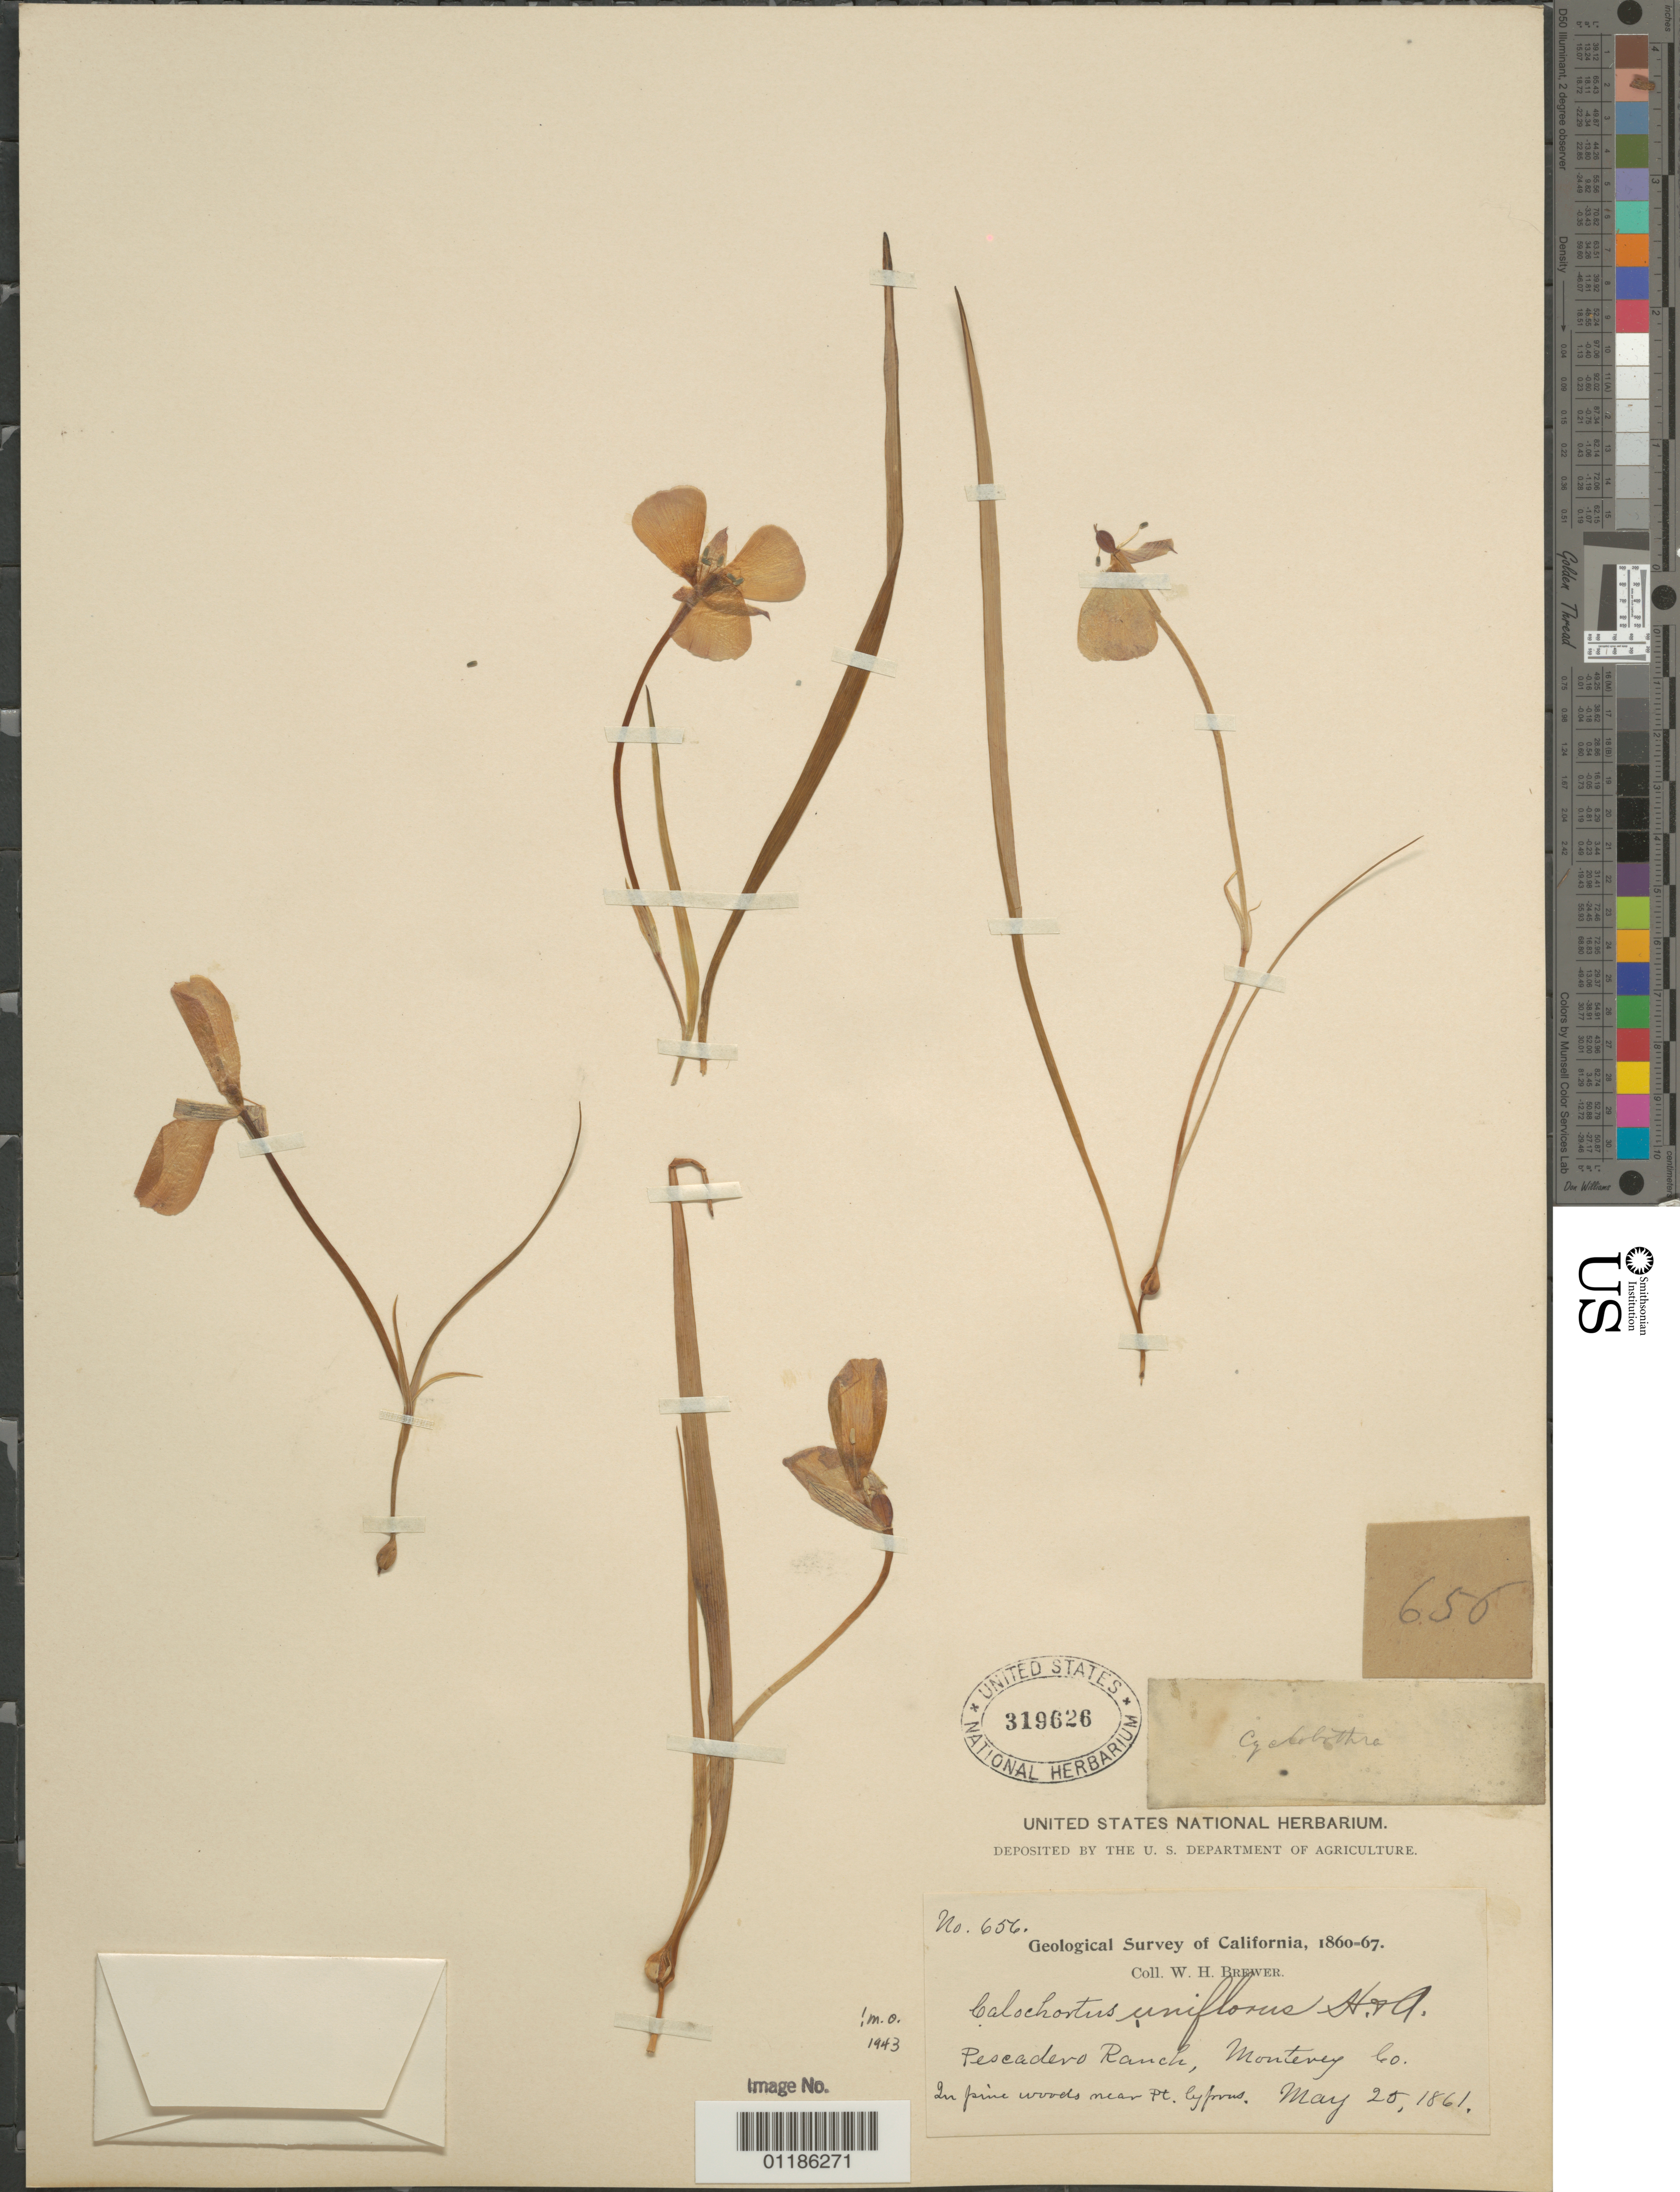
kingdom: Plantae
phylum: Tracheophyta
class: Liliopsida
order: Liliales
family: Liliaceae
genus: Calochortus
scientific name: Calochortus uniflorus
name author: Hook. & Arn.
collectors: W. H. Brewer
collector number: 656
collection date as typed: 25 May 1861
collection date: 1861-05-25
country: United States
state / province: California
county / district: Monterey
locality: Pescadero Ranch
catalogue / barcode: US 319626